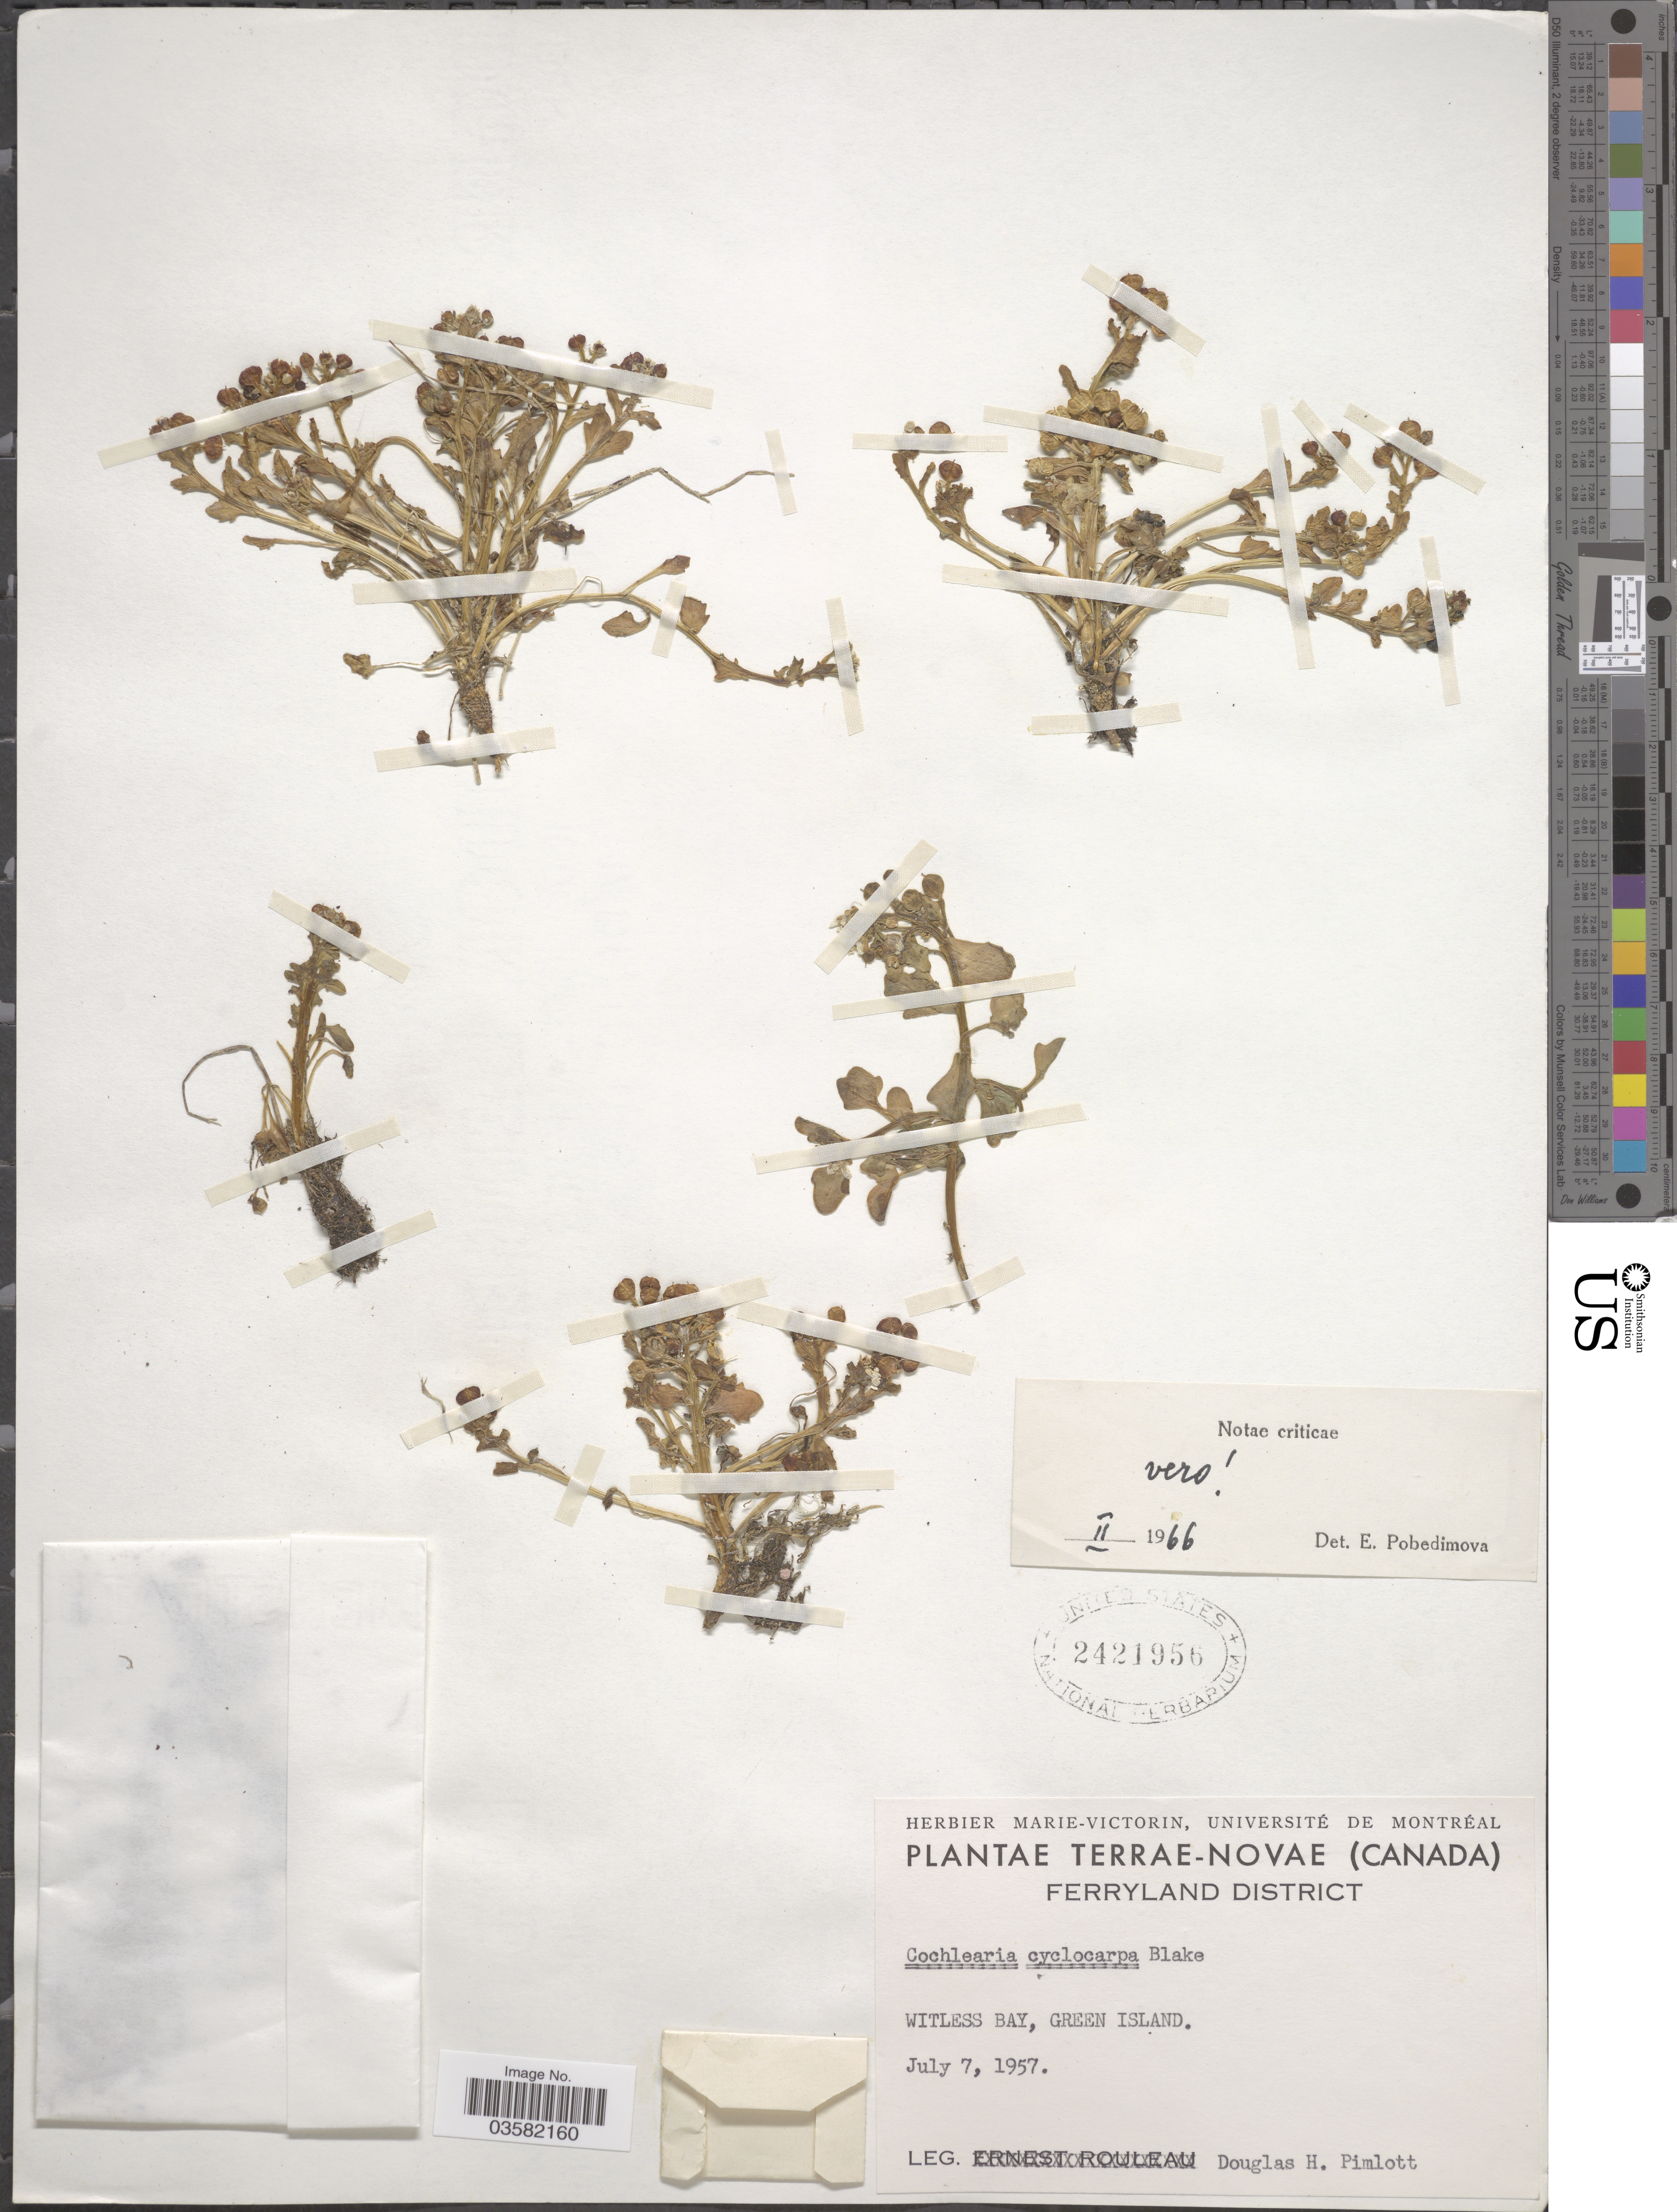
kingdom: Plantae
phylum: Tracheophyta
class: Magnoliopsida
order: Brassicales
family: Brassicaceae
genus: Cochlearia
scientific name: Cochlearia cyclocarpa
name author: S.F. Blake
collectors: D. Pimlott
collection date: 1957-07-07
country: Canada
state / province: Newfoundland and Labrador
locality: Terræ-Novæ, Ferryland District. Witless Bay, Green Island.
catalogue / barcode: US 2421956